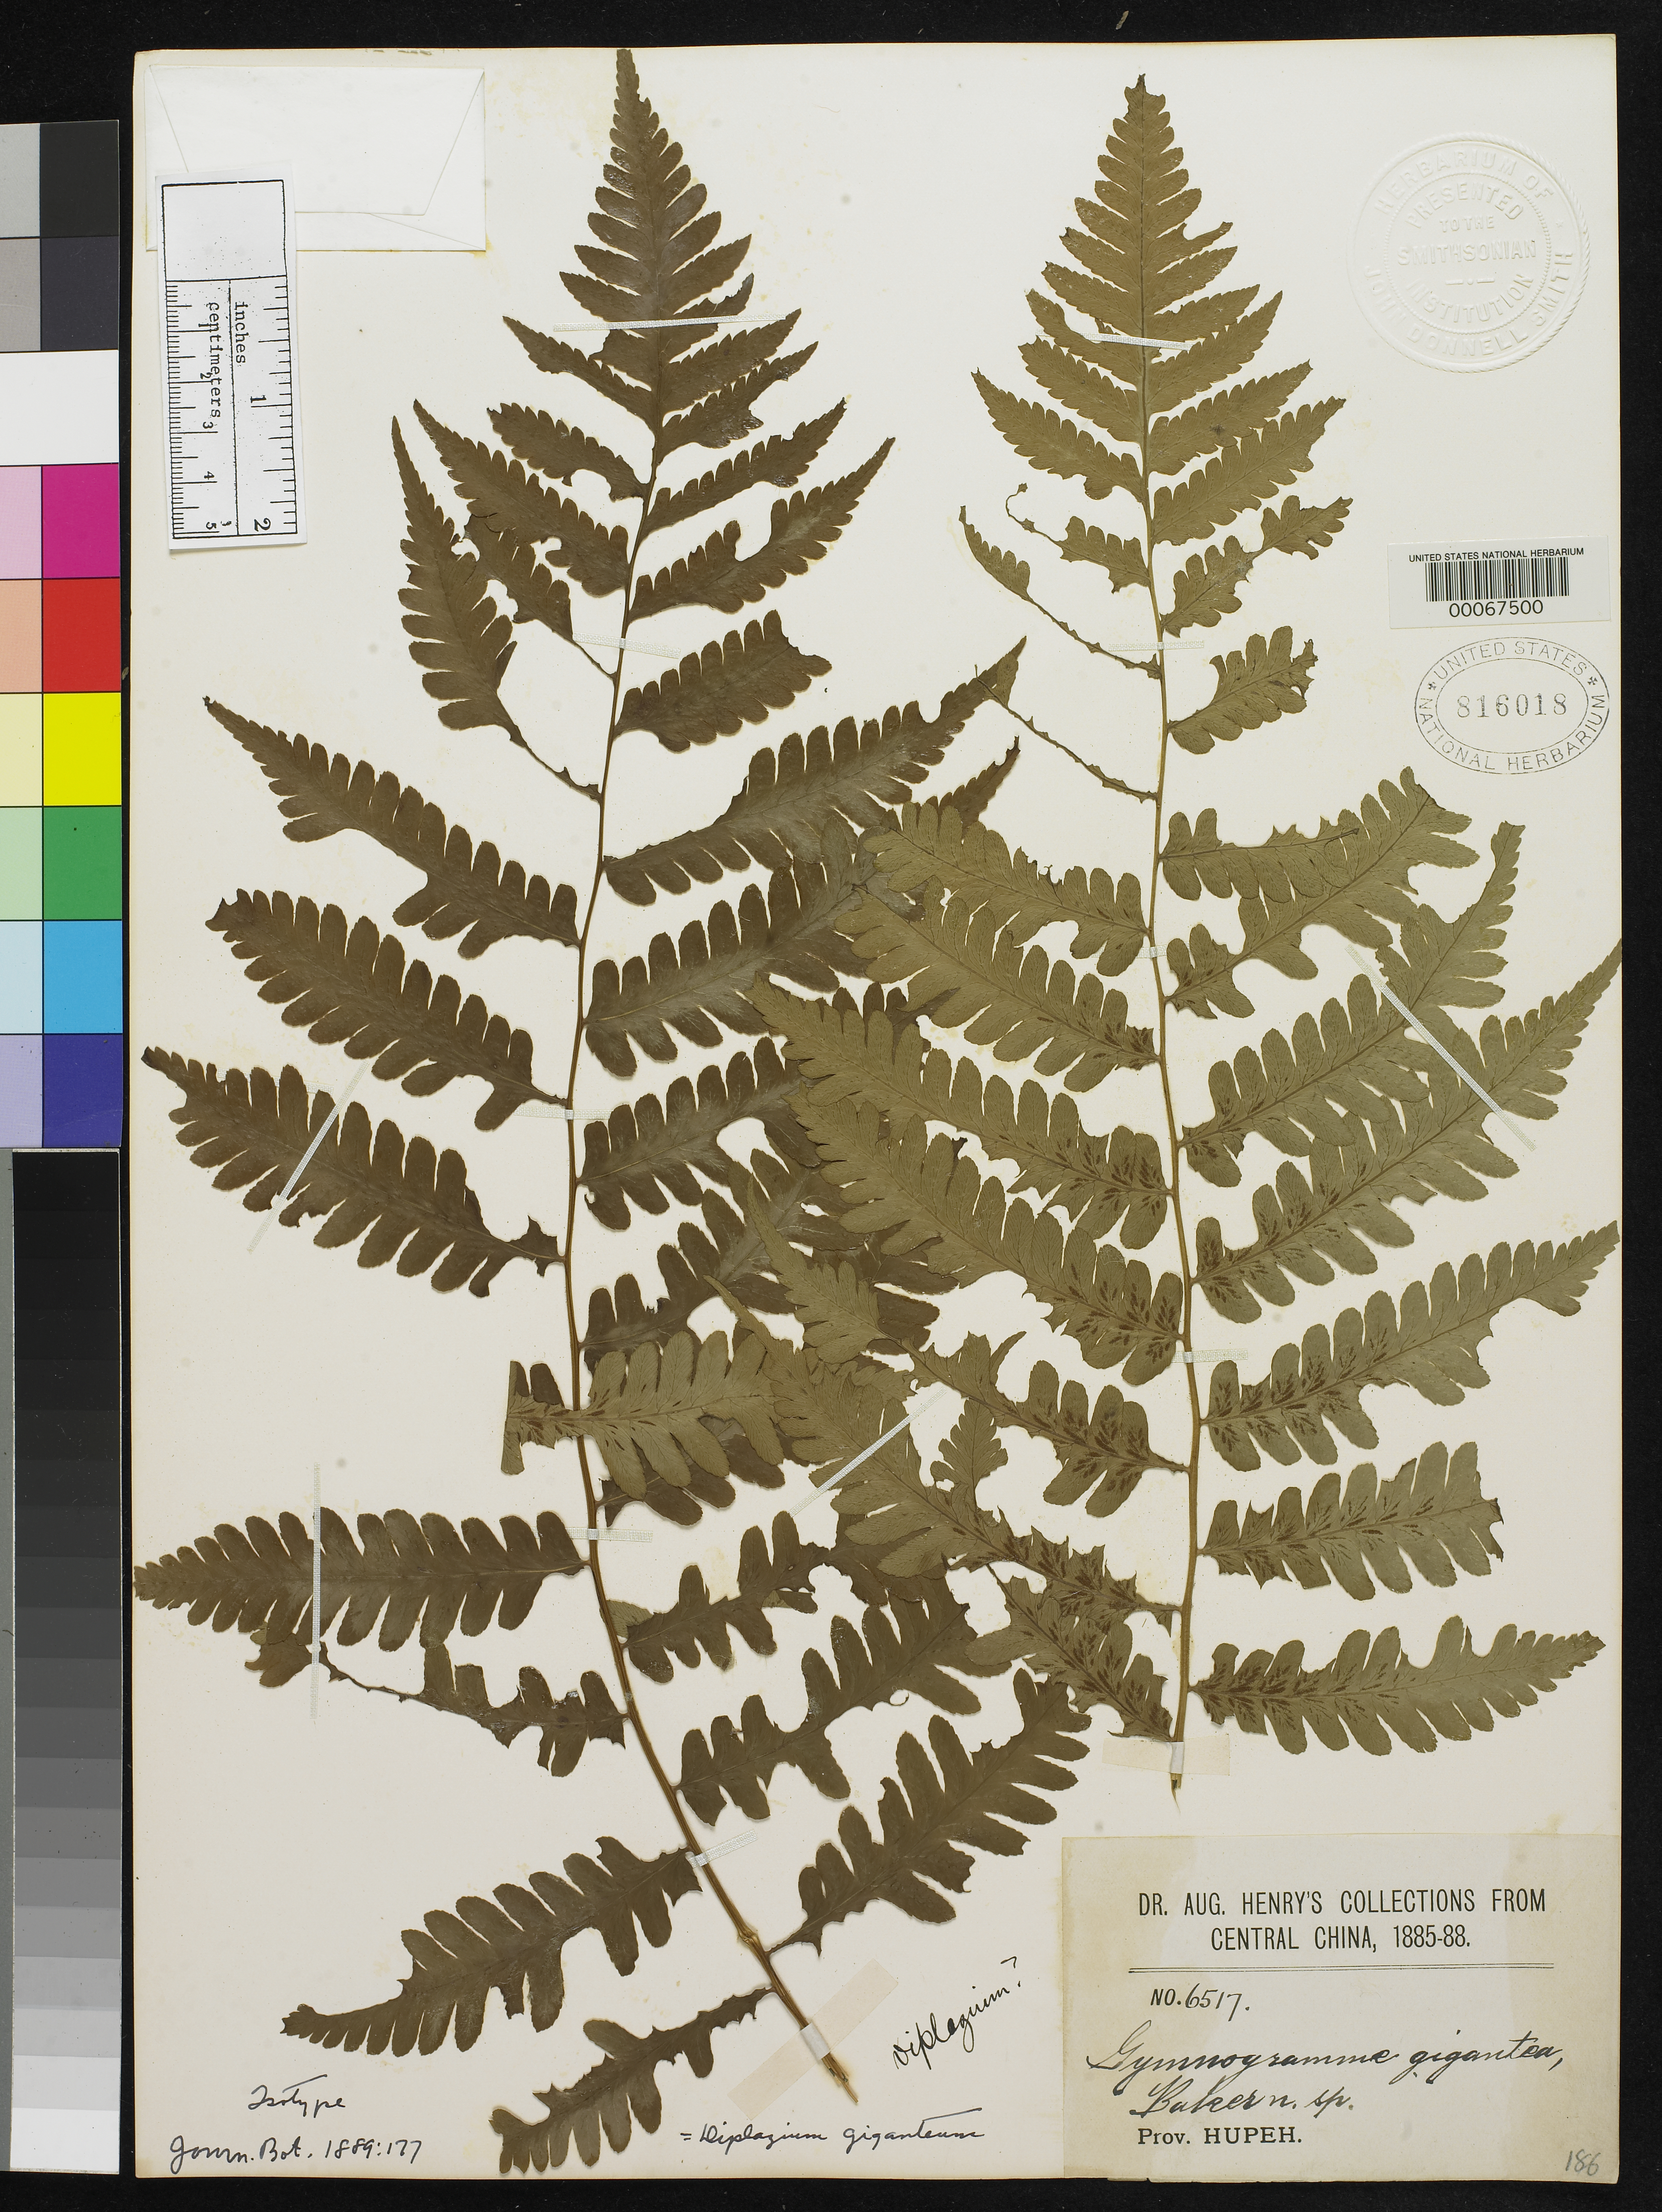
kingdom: Plantae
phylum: Tracheophyta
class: Polypodiopsida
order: Polypodiales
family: Pteridaceae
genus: Gymnogramma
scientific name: Gymnogramma gigantea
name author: Baker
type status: Type Collection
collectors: A. Henry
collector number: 6517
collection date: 1885/1888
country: China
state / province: Hubei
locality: Central China. Prov. Hupeh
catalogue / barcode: US 816018